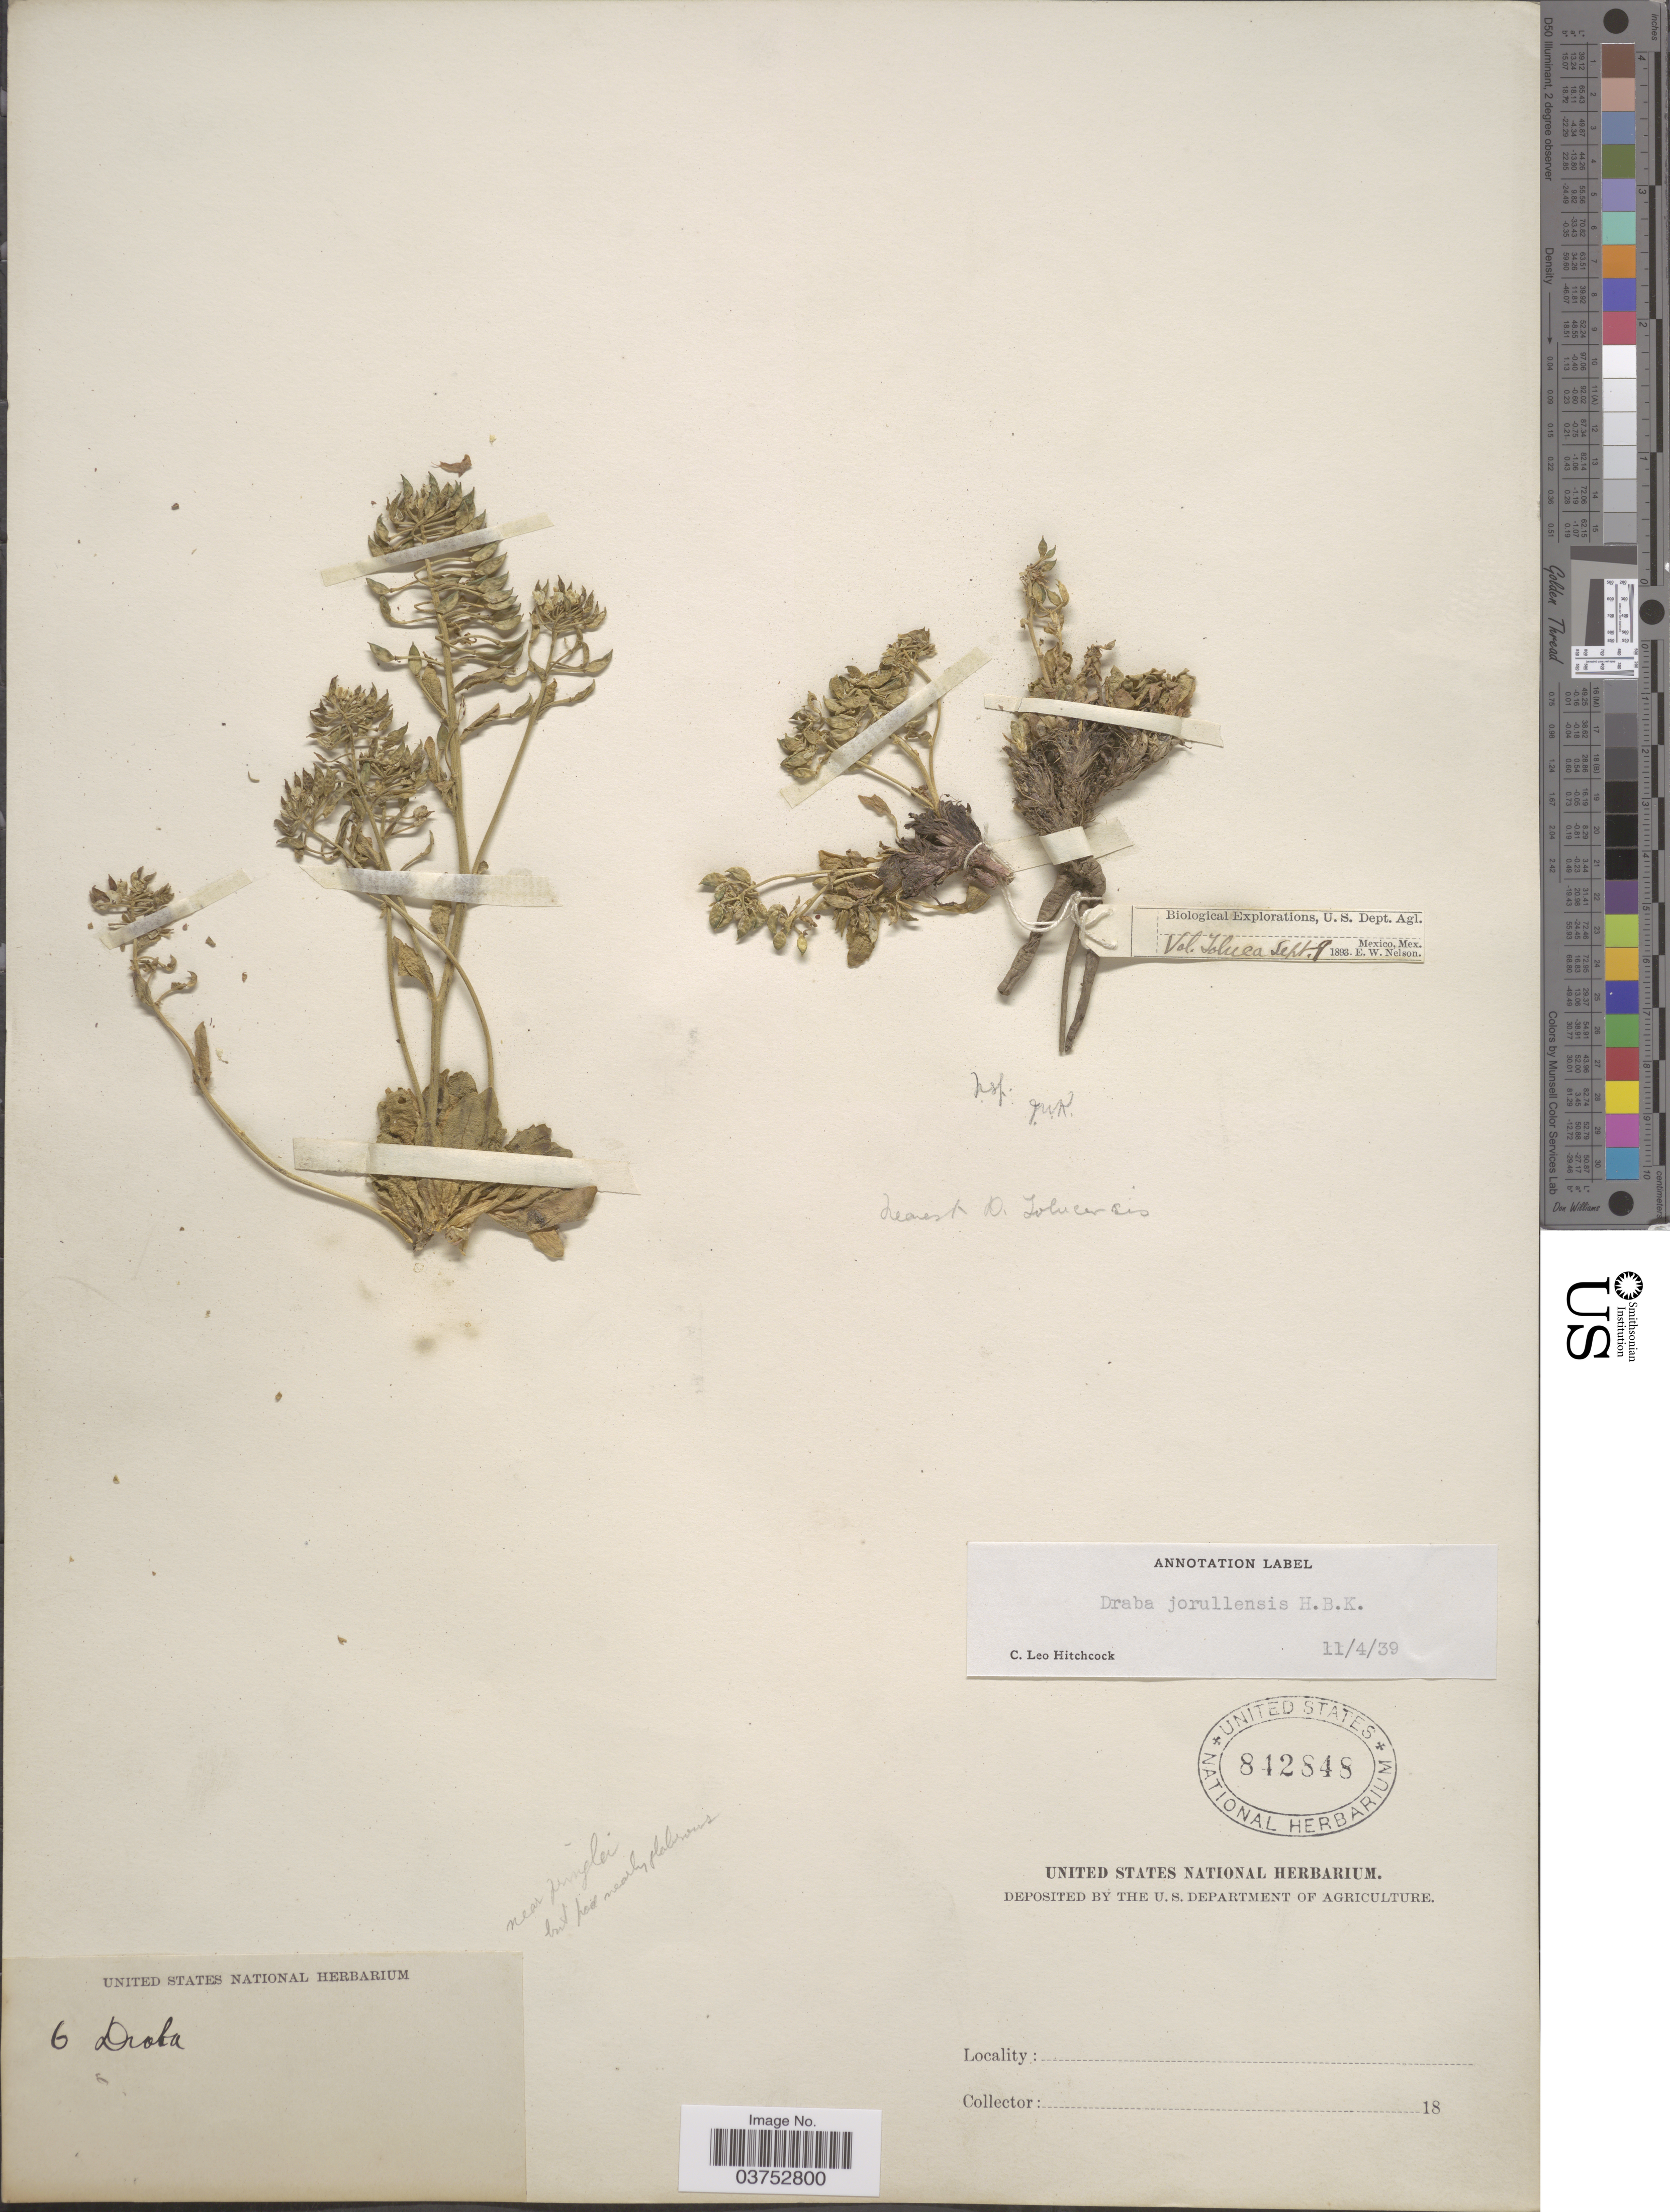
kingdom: Plantae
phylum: Tracheophyta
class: Magnoliopsida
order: Brassicales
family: Brassicaceae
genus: Draba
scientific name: Draba jorullensis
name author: Kunth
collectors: E. W. Nelson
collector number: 6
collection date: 1893-09-09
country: Mexico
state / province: México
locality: Vol. Toluca.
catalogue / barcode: US 842848